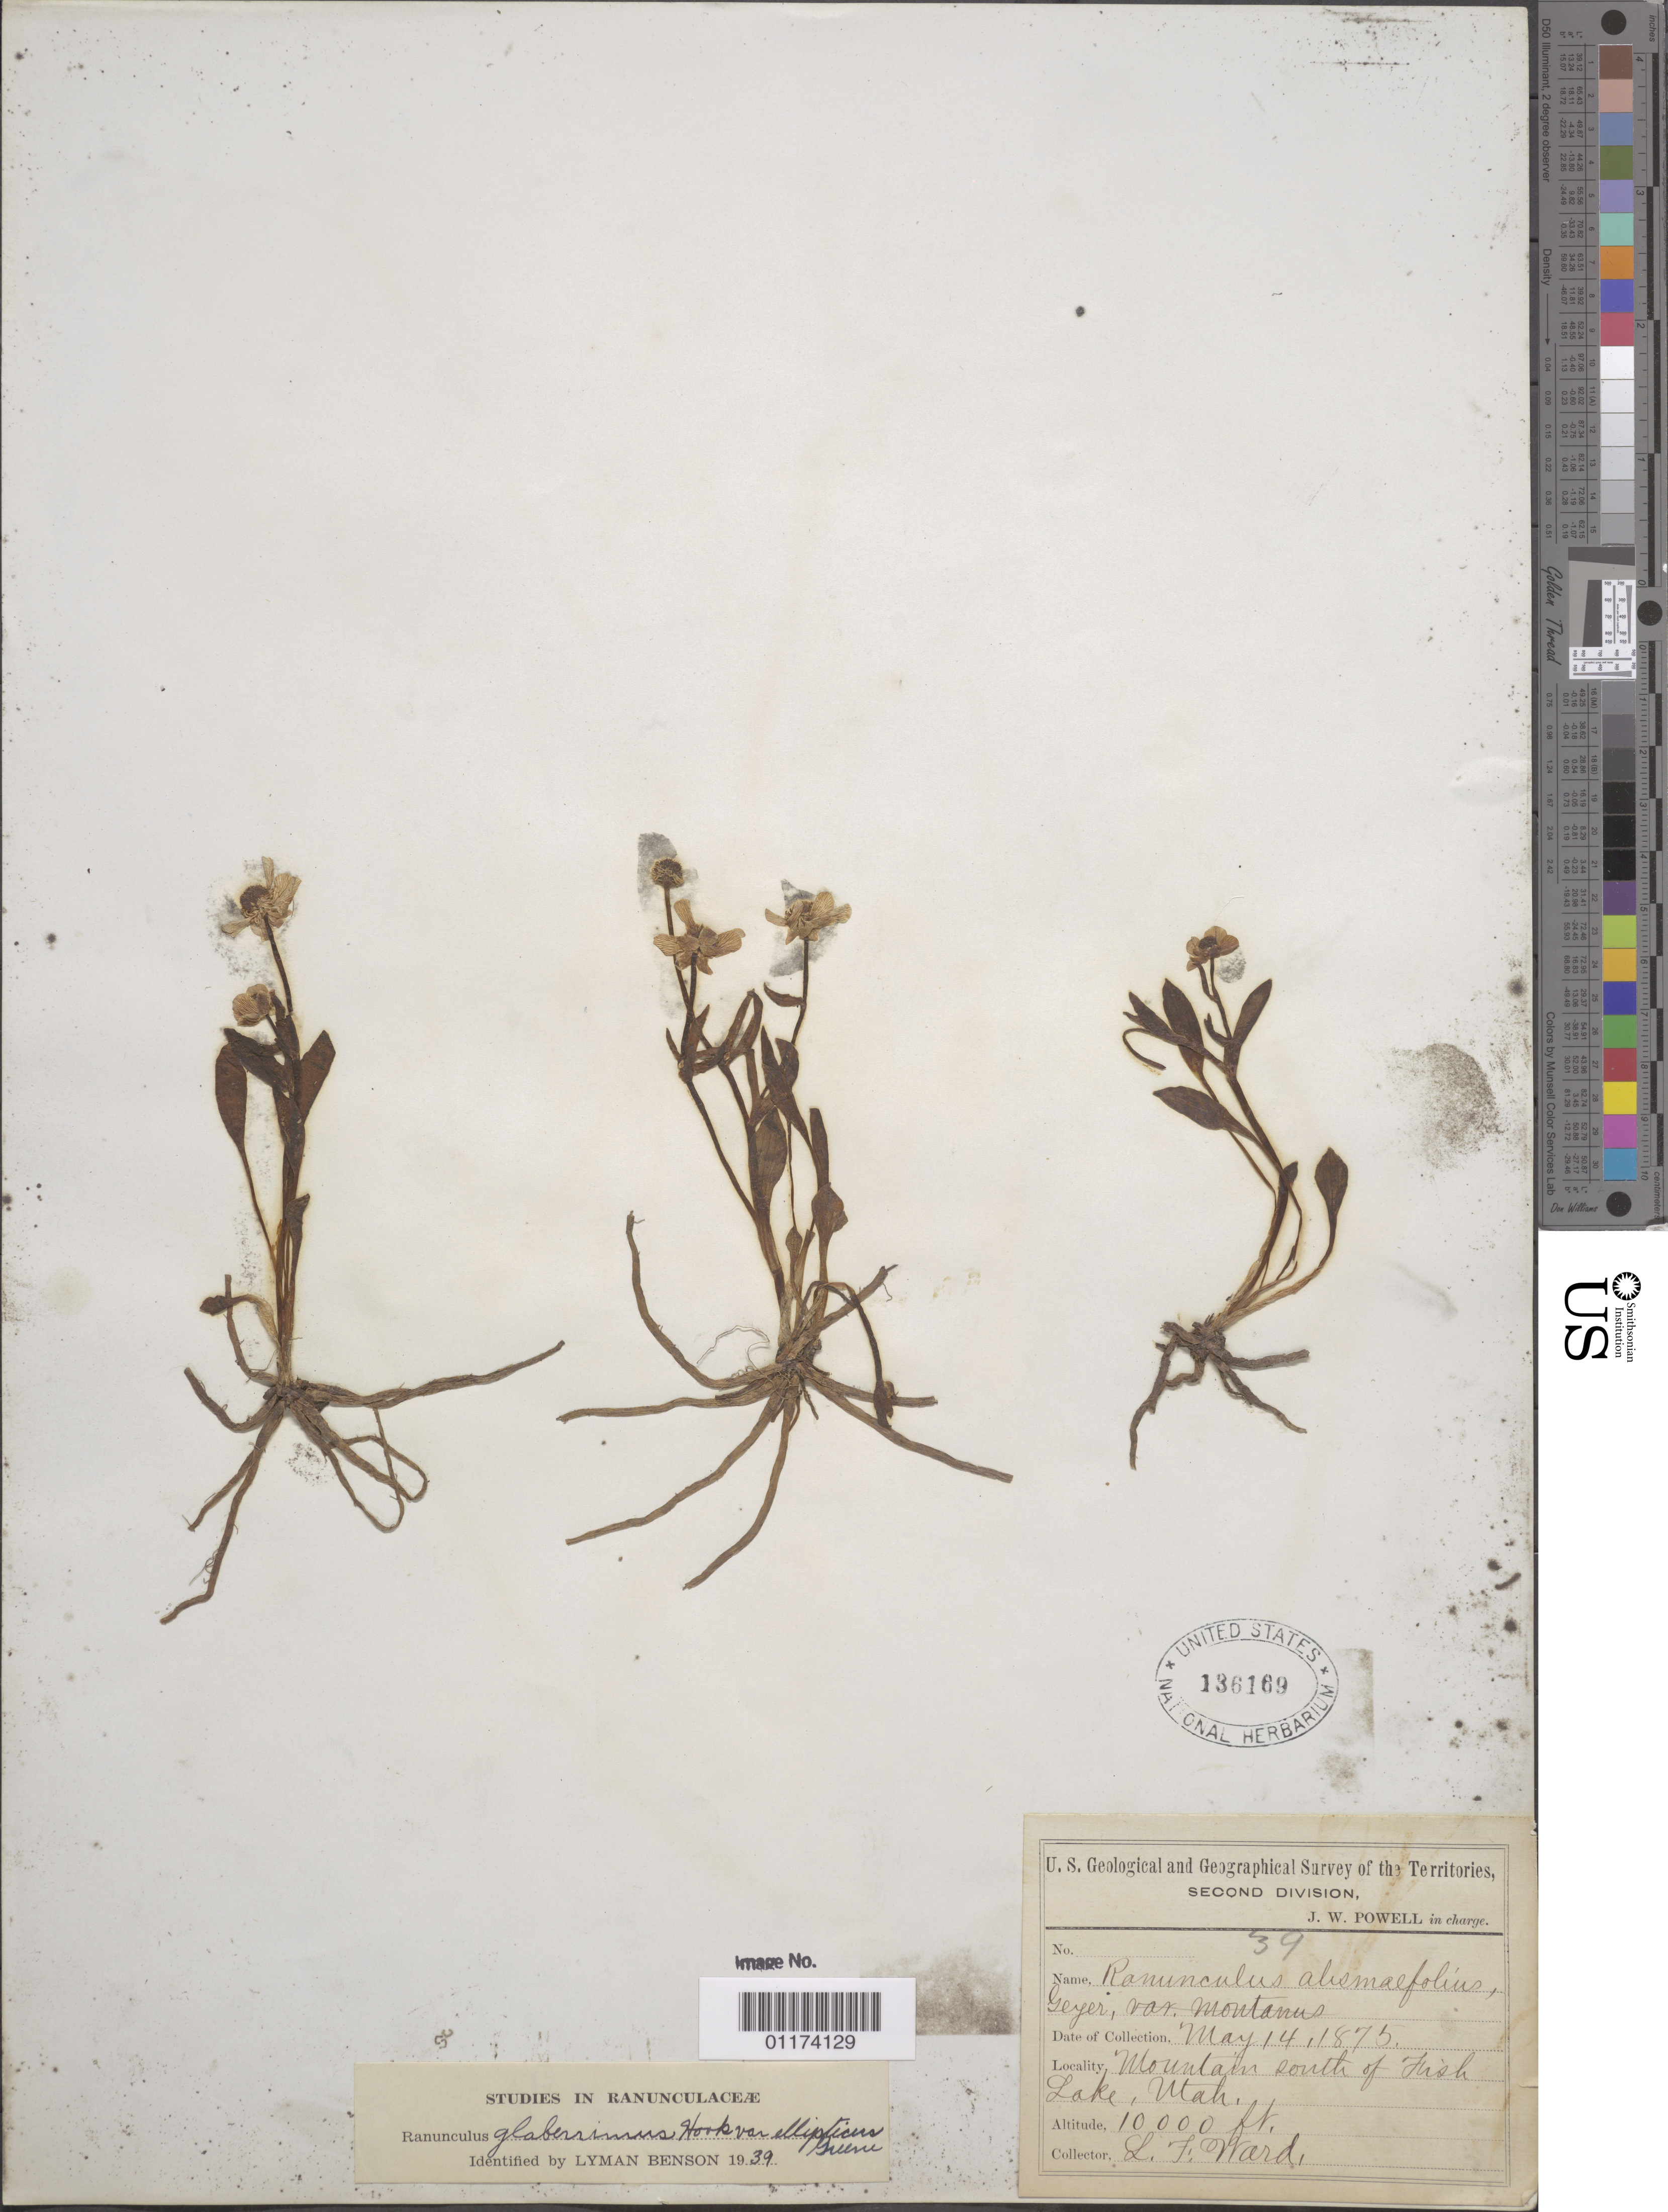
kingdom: Plantae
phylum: Tracheophyta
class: Magnoliopsida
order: Ranunculales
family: Ranunculaceae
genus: Ranunculus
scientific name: Ranunculus glaberrimus var. ellipticus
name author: (Greene) Greene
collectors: L. F. Ward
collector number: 39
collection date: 1875-05-14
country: United States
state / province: Utah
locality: Mountain South of Fish Lake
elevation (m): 3048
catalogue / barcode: US 136169